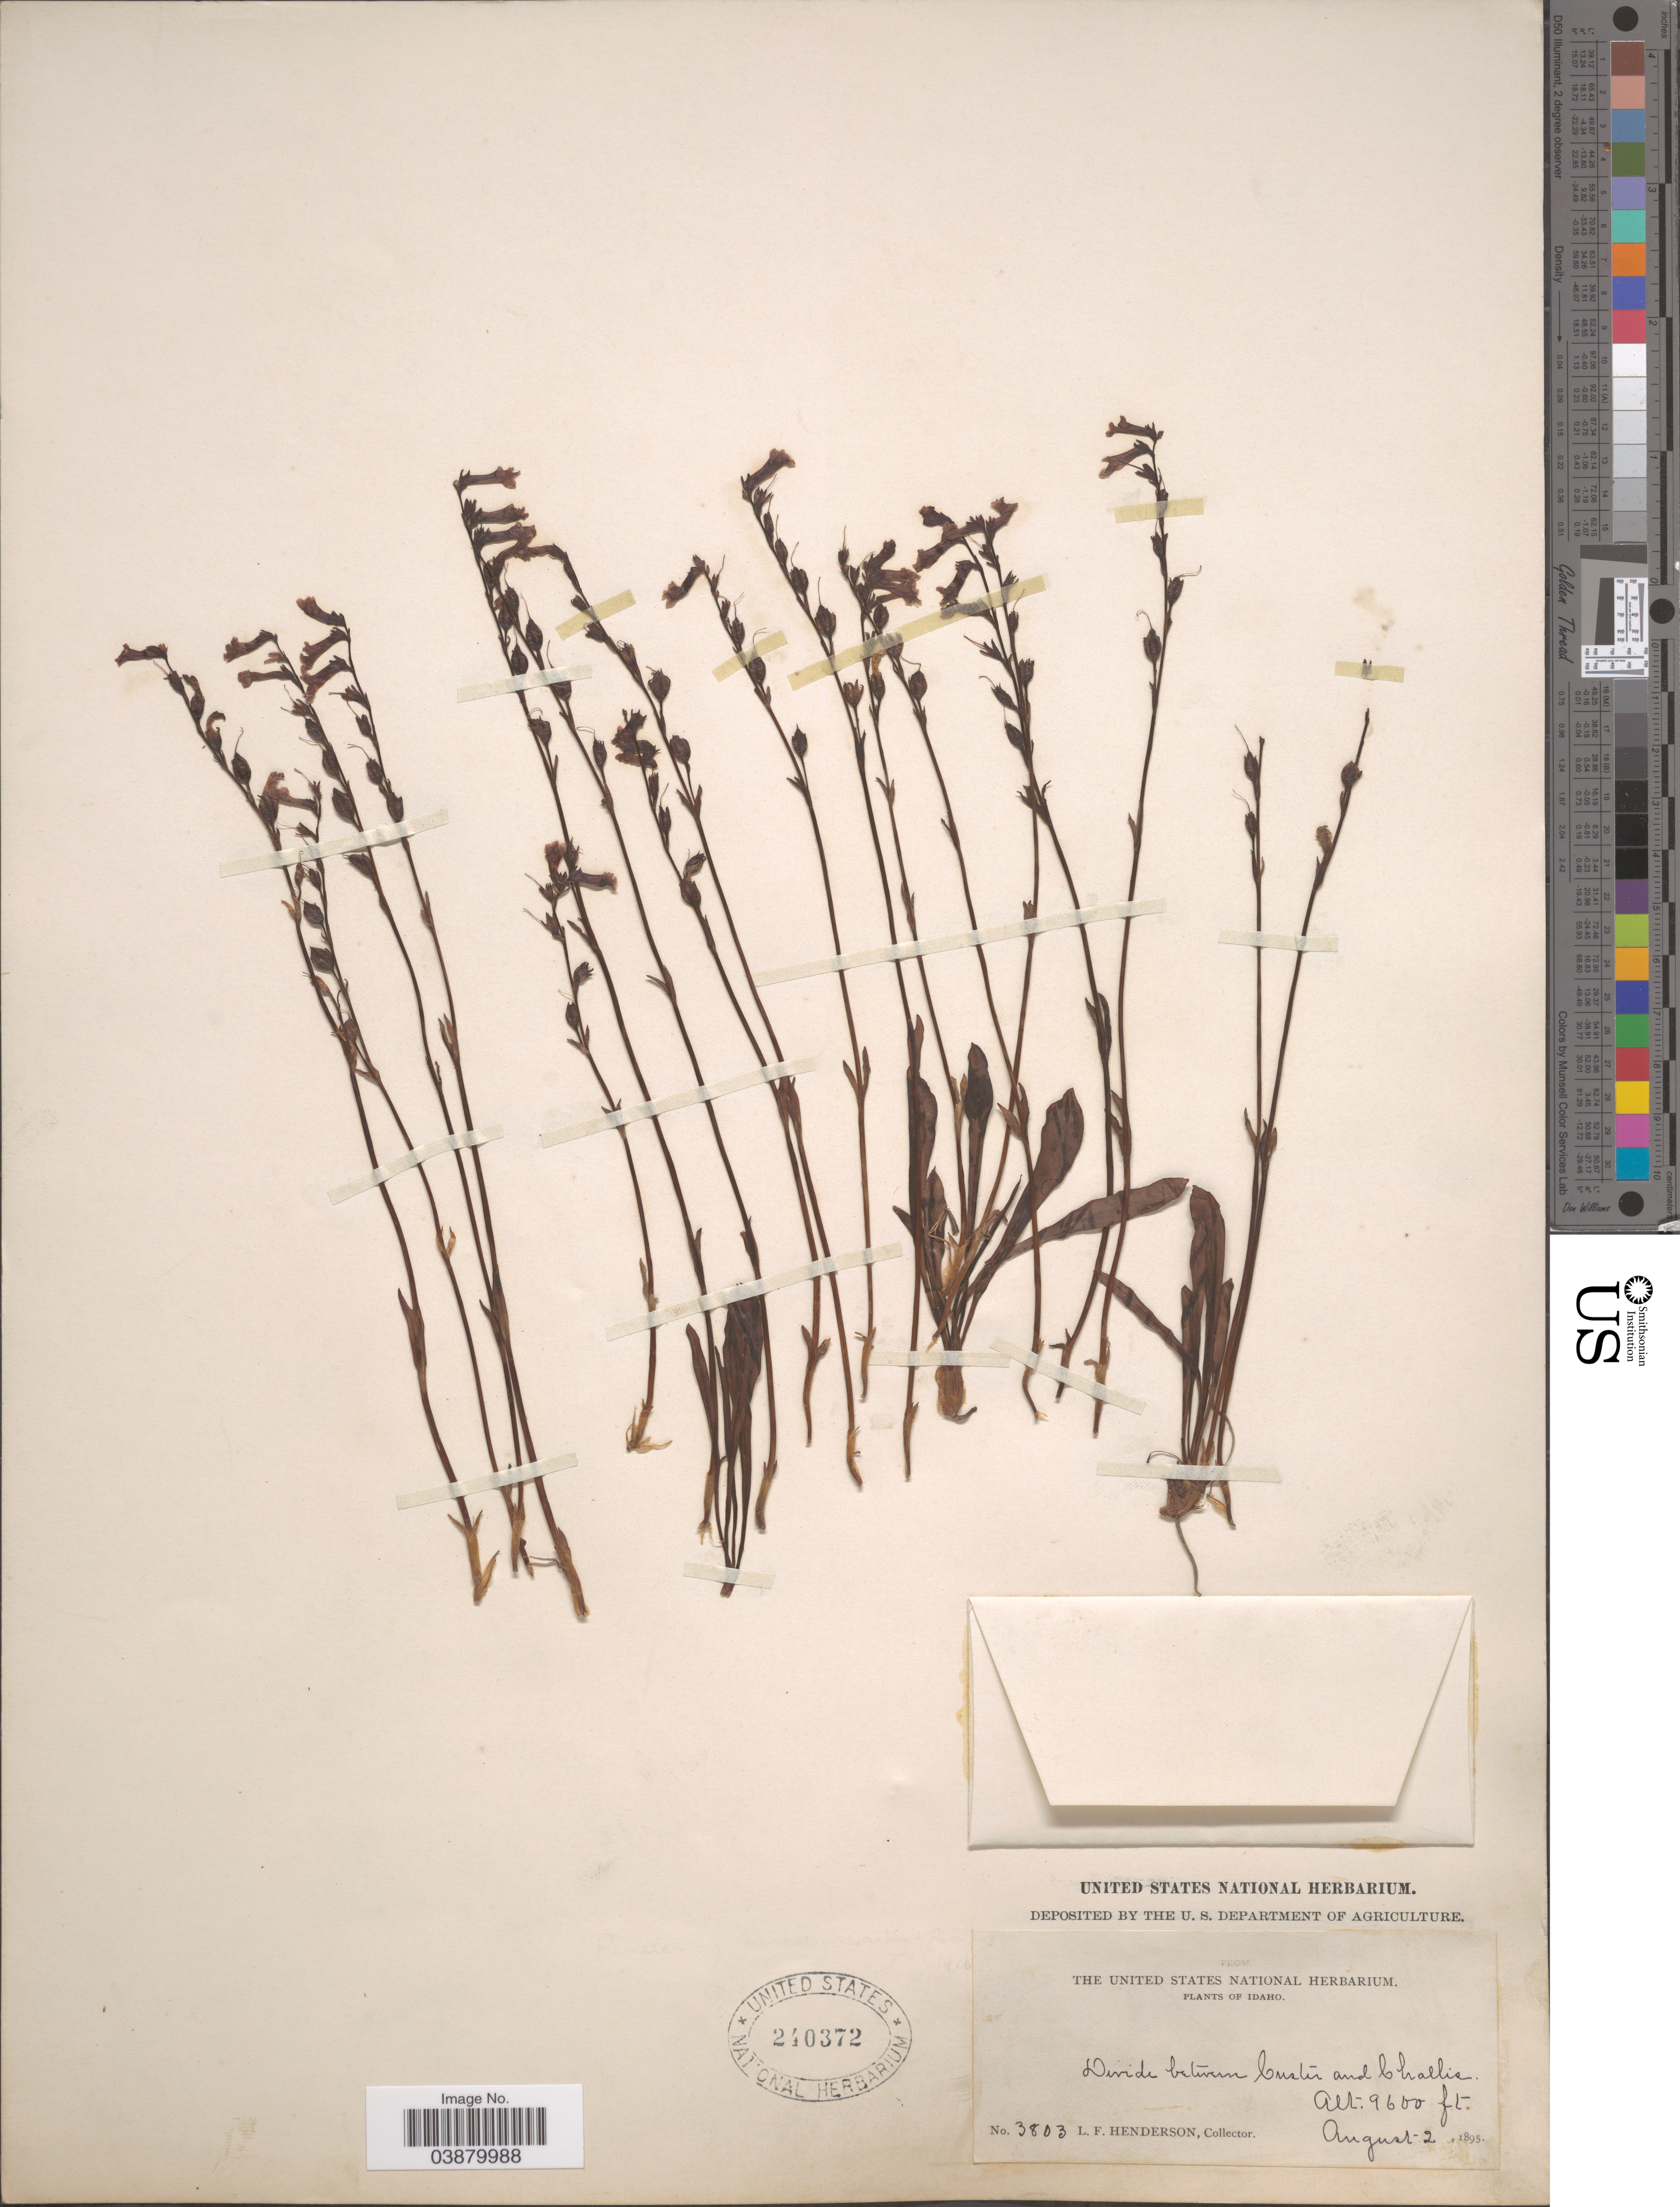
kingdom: Plantae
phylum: Tracheophyta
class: Magnoliopsida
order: Lamiales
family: Plantaginaceae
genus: Chionophila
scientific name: Chionophila tweedyi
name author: (Canby & Rose) Hend.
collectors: L. Henderson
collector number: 3803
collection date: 1895-08-02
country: United States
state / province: Idaho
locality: Divide between Custer and Challis.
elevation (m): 2926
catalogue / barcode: US 240372